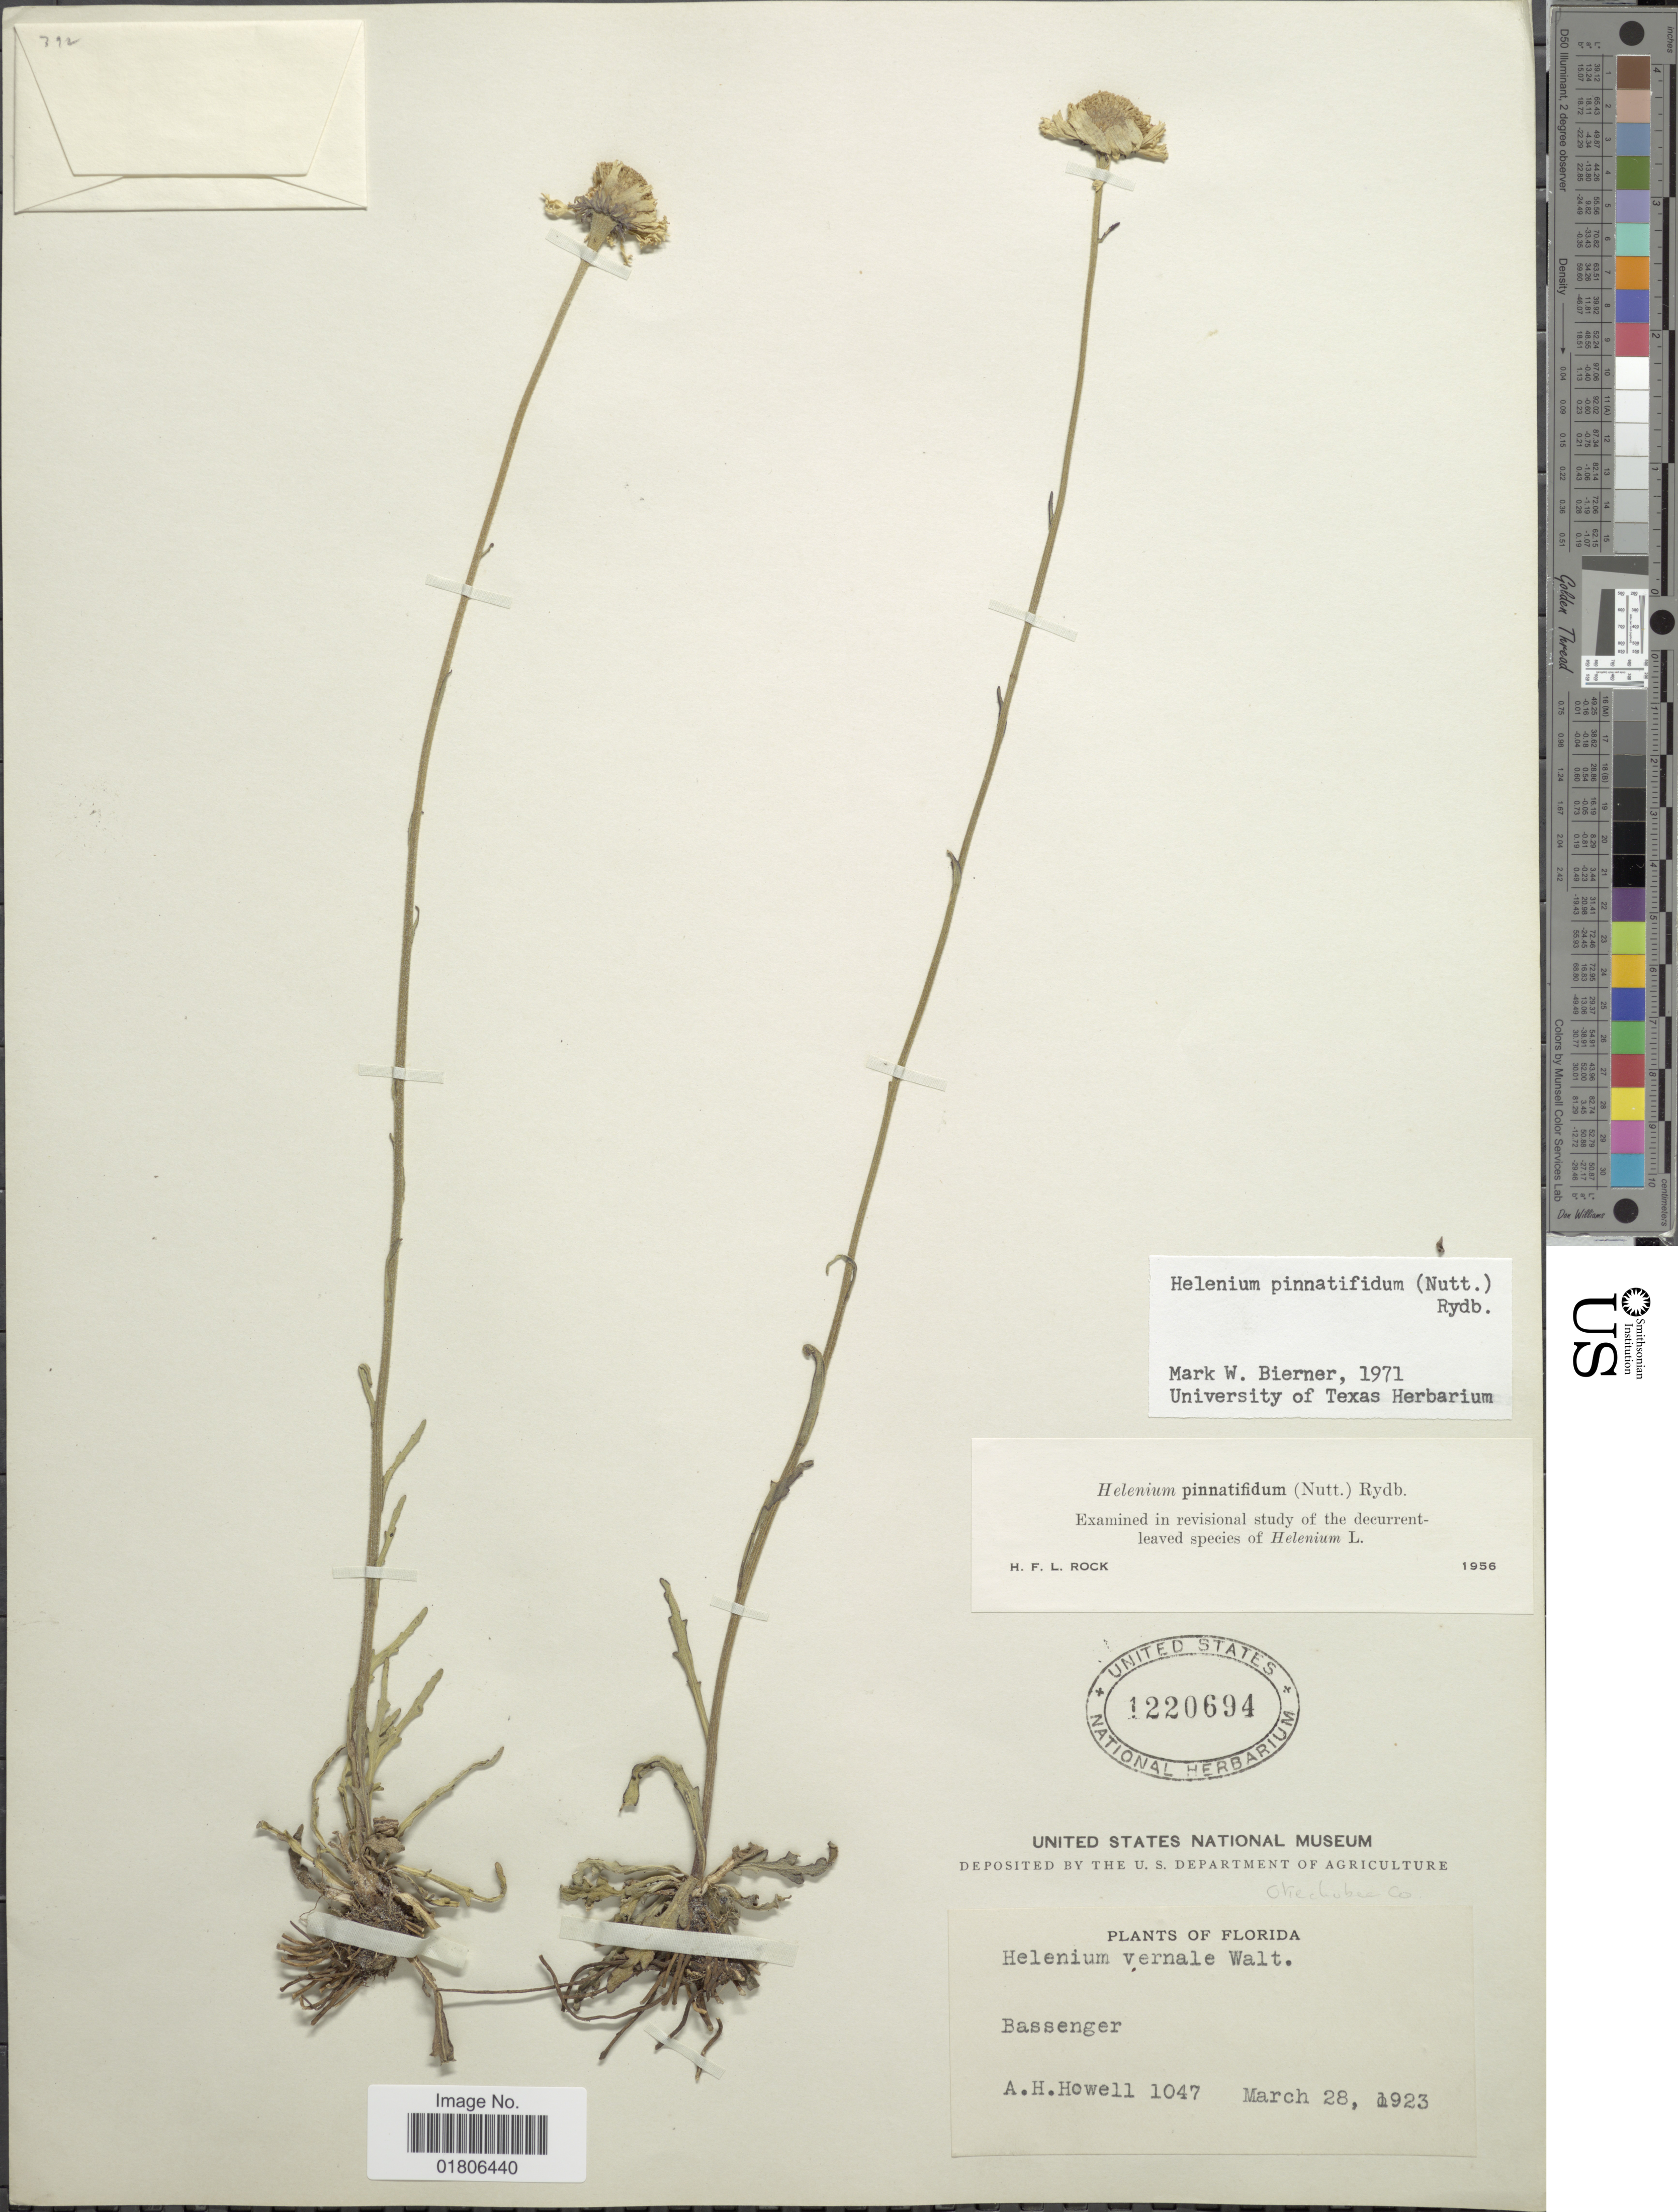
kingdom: Plantae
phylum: Tracheophyta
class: Magnoliopsida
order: Asterales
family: Asteraceae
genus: Helenium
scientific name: Helenium pinnatifidum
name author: (Schwein. ex Nutt.) Rydb.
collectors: A. Howell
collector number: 1047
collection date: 1923-03-28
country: United States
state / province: Florida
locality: Bassenger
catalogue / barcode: US 1220694